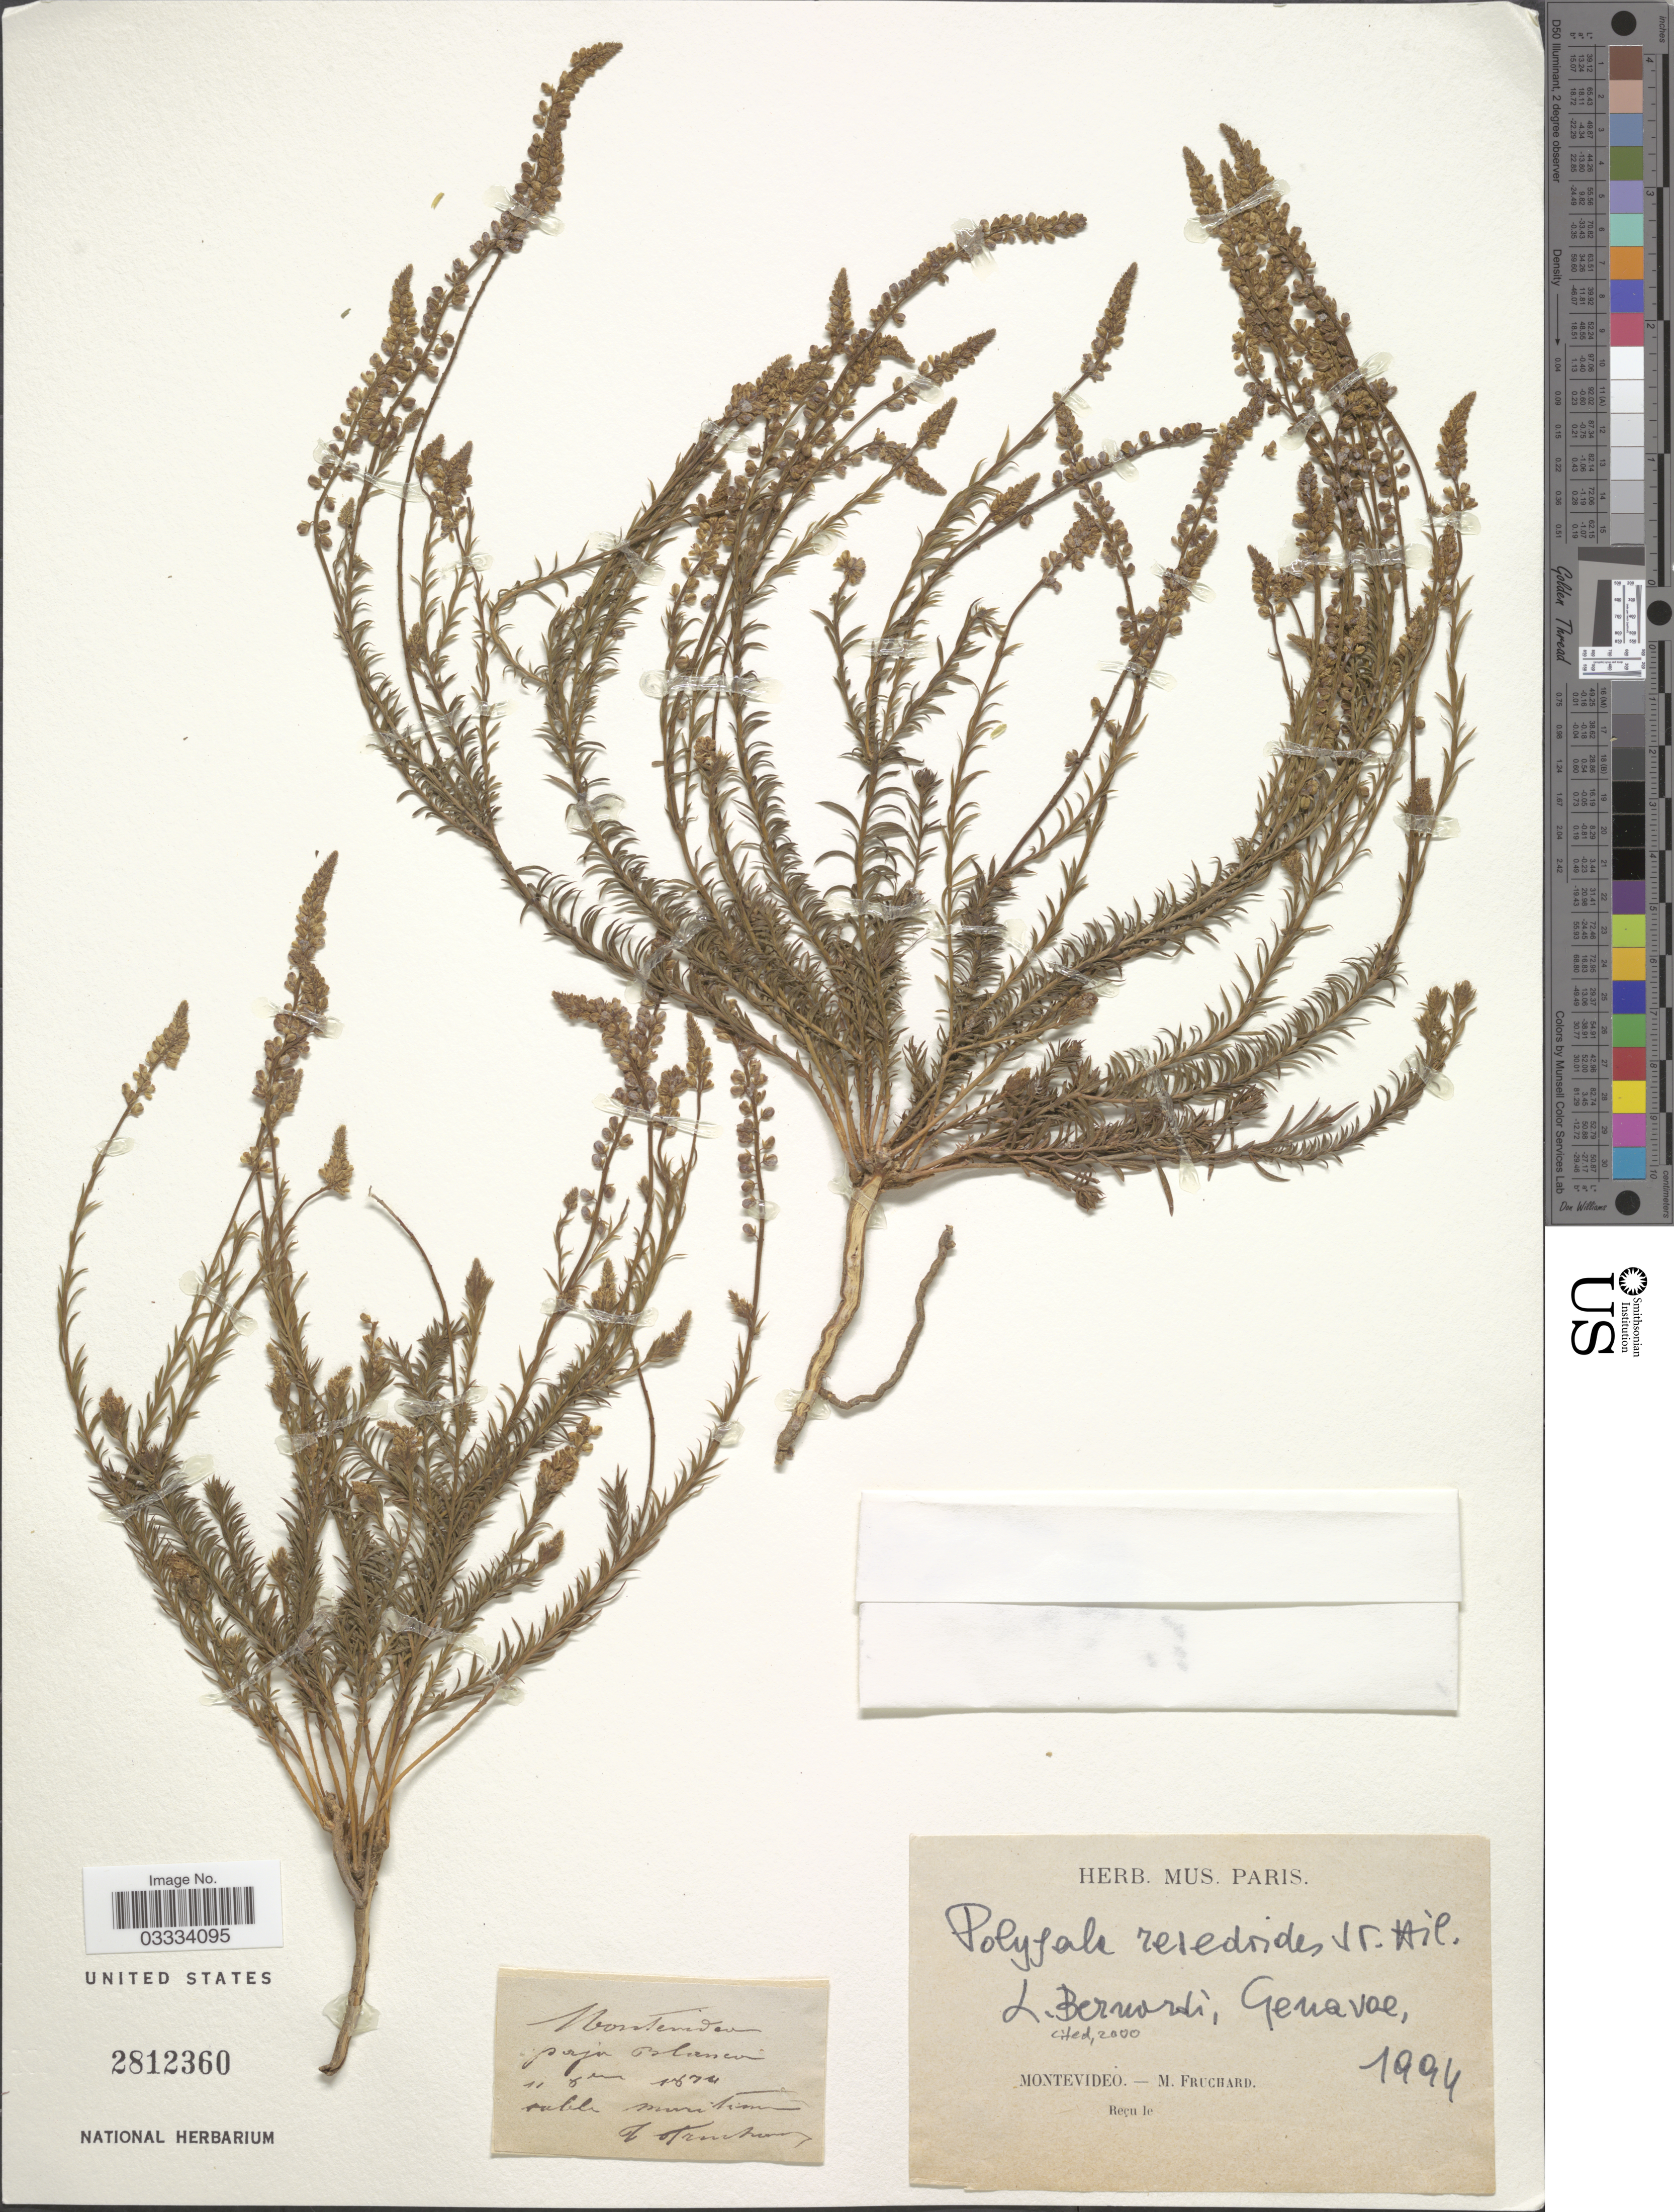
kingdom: Plantae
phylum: Tracheophyta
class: Magnoliopsida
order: Fabales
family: Polygalaceae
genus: Polygala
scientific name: Polygala resedoides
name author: A. St.-Hil. & Moq.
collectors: M. Fruchard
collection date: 1874-10-08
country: Uruguay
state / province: Montevideo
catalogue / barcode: US 2812360